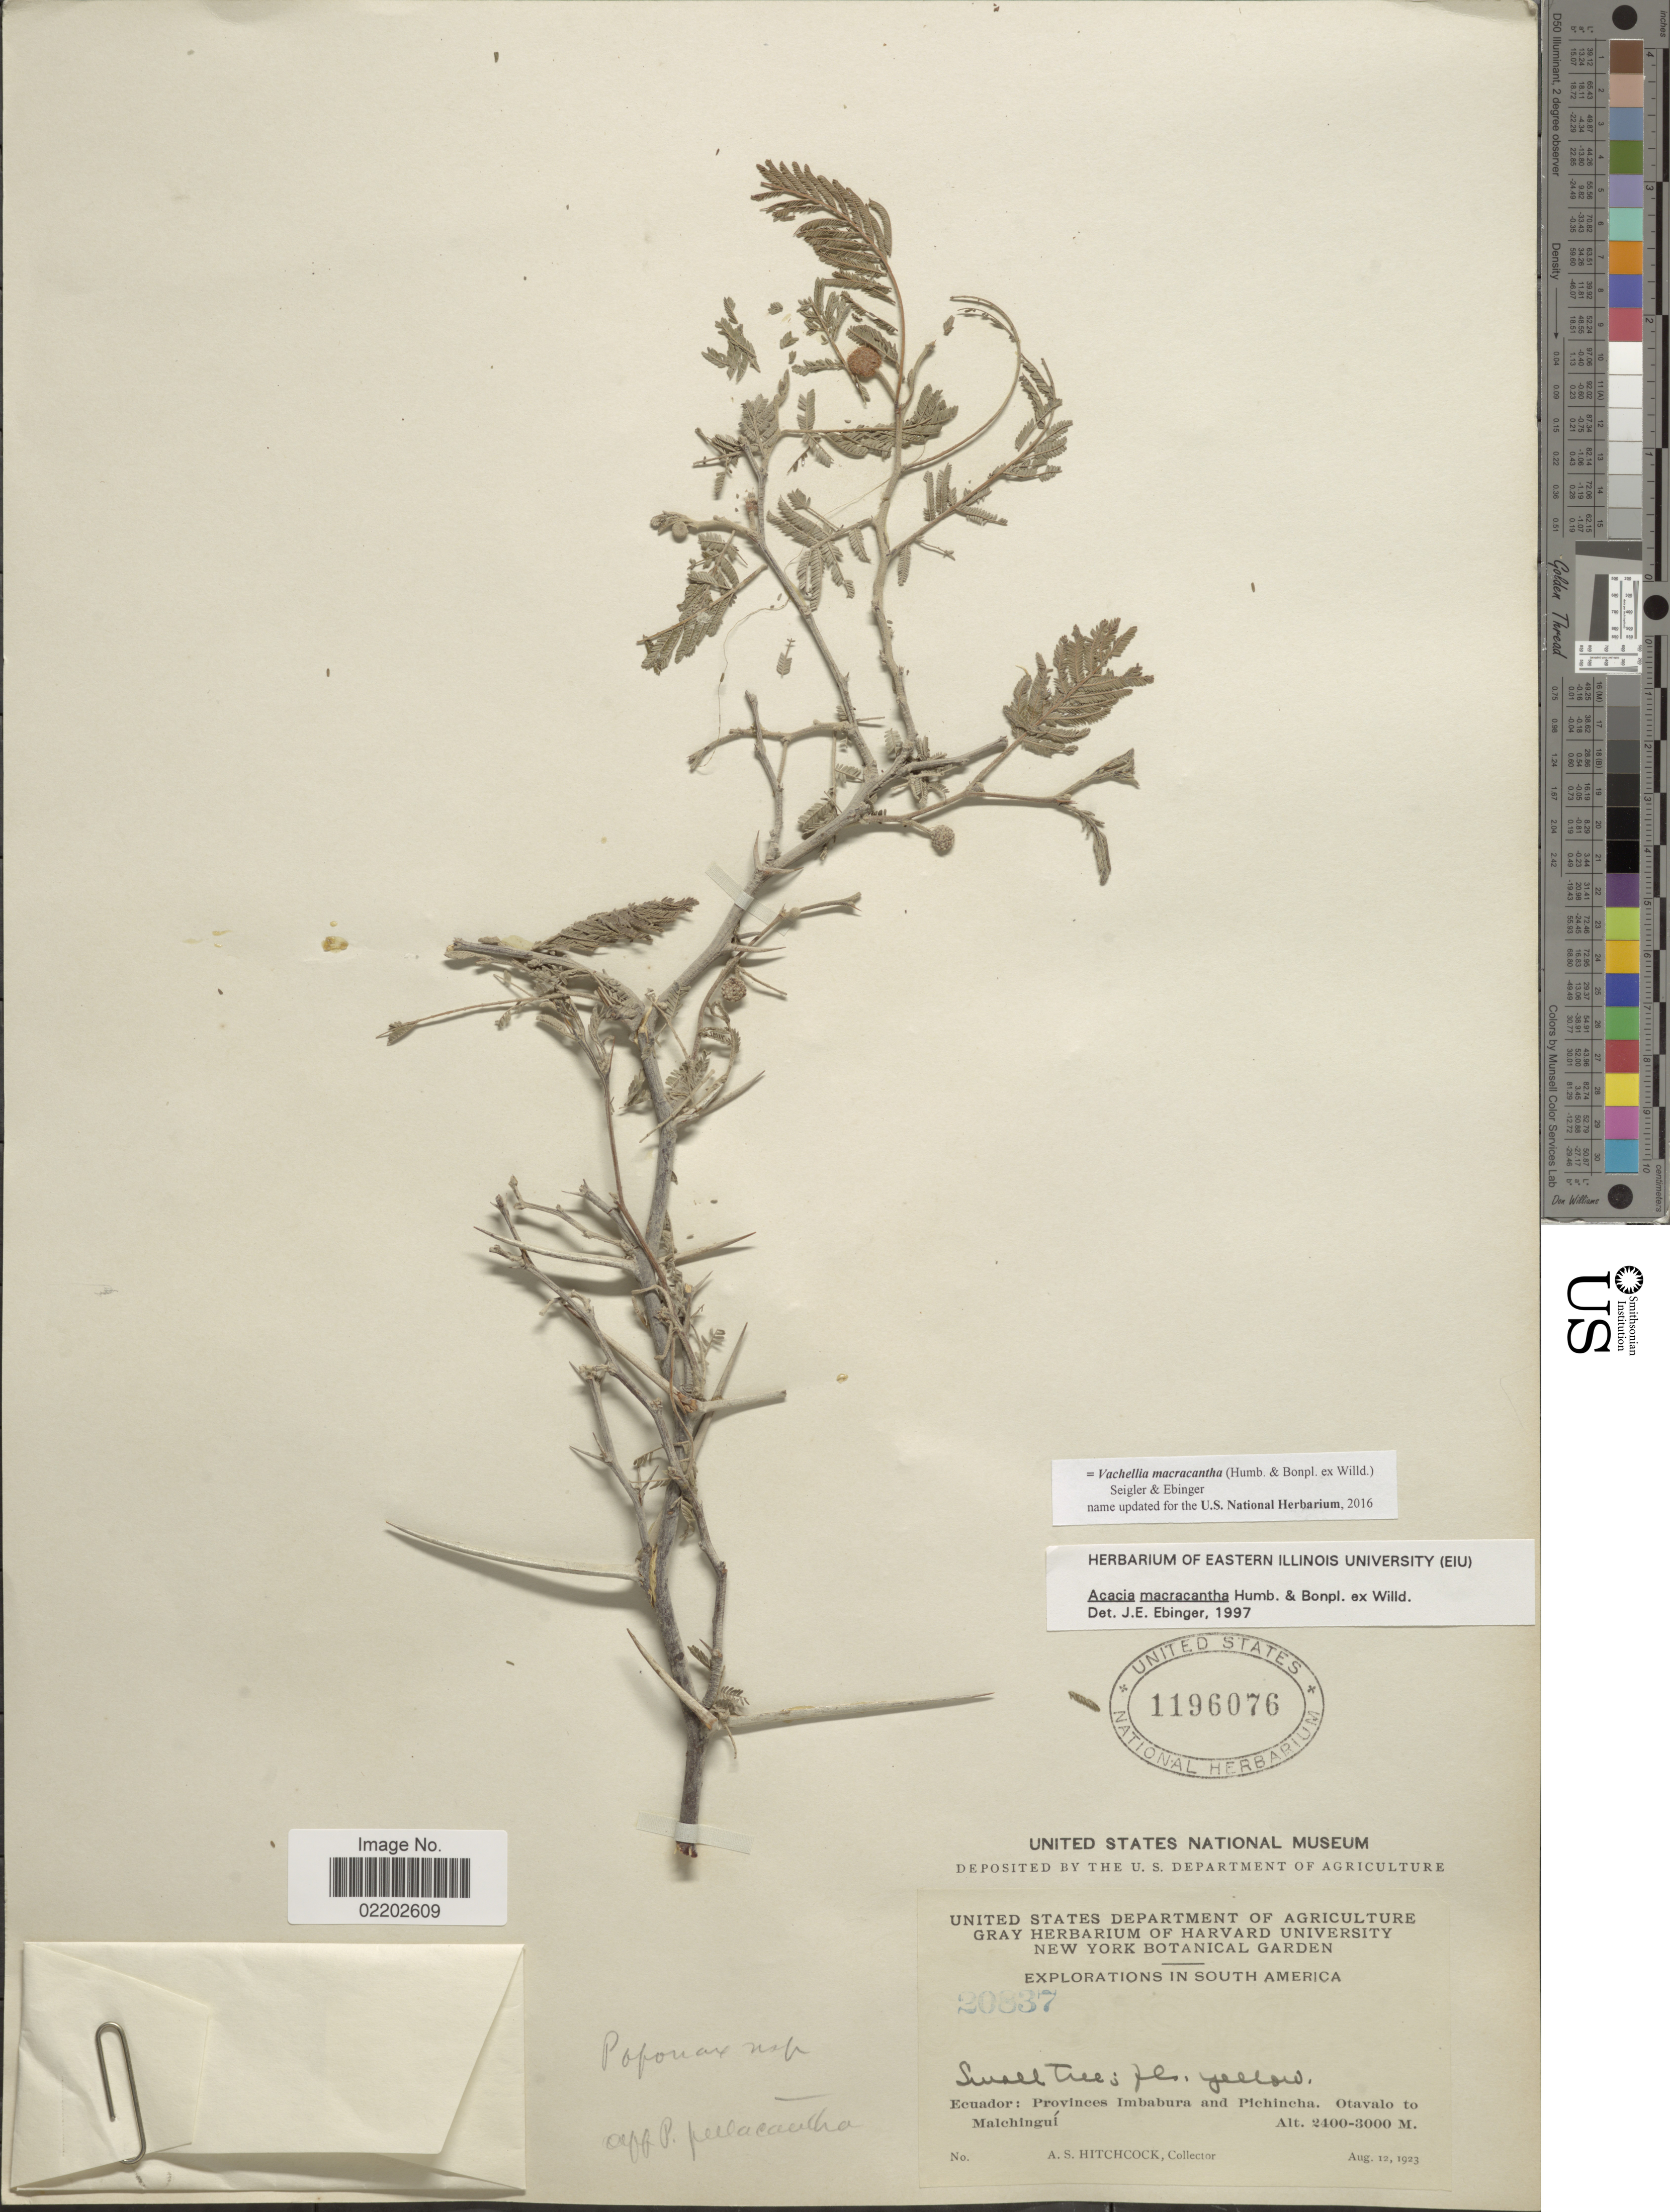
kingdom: Plantae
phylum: Tracheophyta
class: Magnoliopsida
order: Fabales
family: Fabaceae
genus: Vachellia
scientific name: Vachellia macracantha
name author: (Humb. & Bonpl. ex Willd.) Seigler & Ebinger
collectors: A. S. Hitchcock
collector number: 20837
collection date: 1923-08-12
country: Ecuador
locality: Ecuador: Provinces Imbabura and Pichincha, Otavalo to Malchingui.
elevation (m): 2400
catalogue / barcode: US 1196076